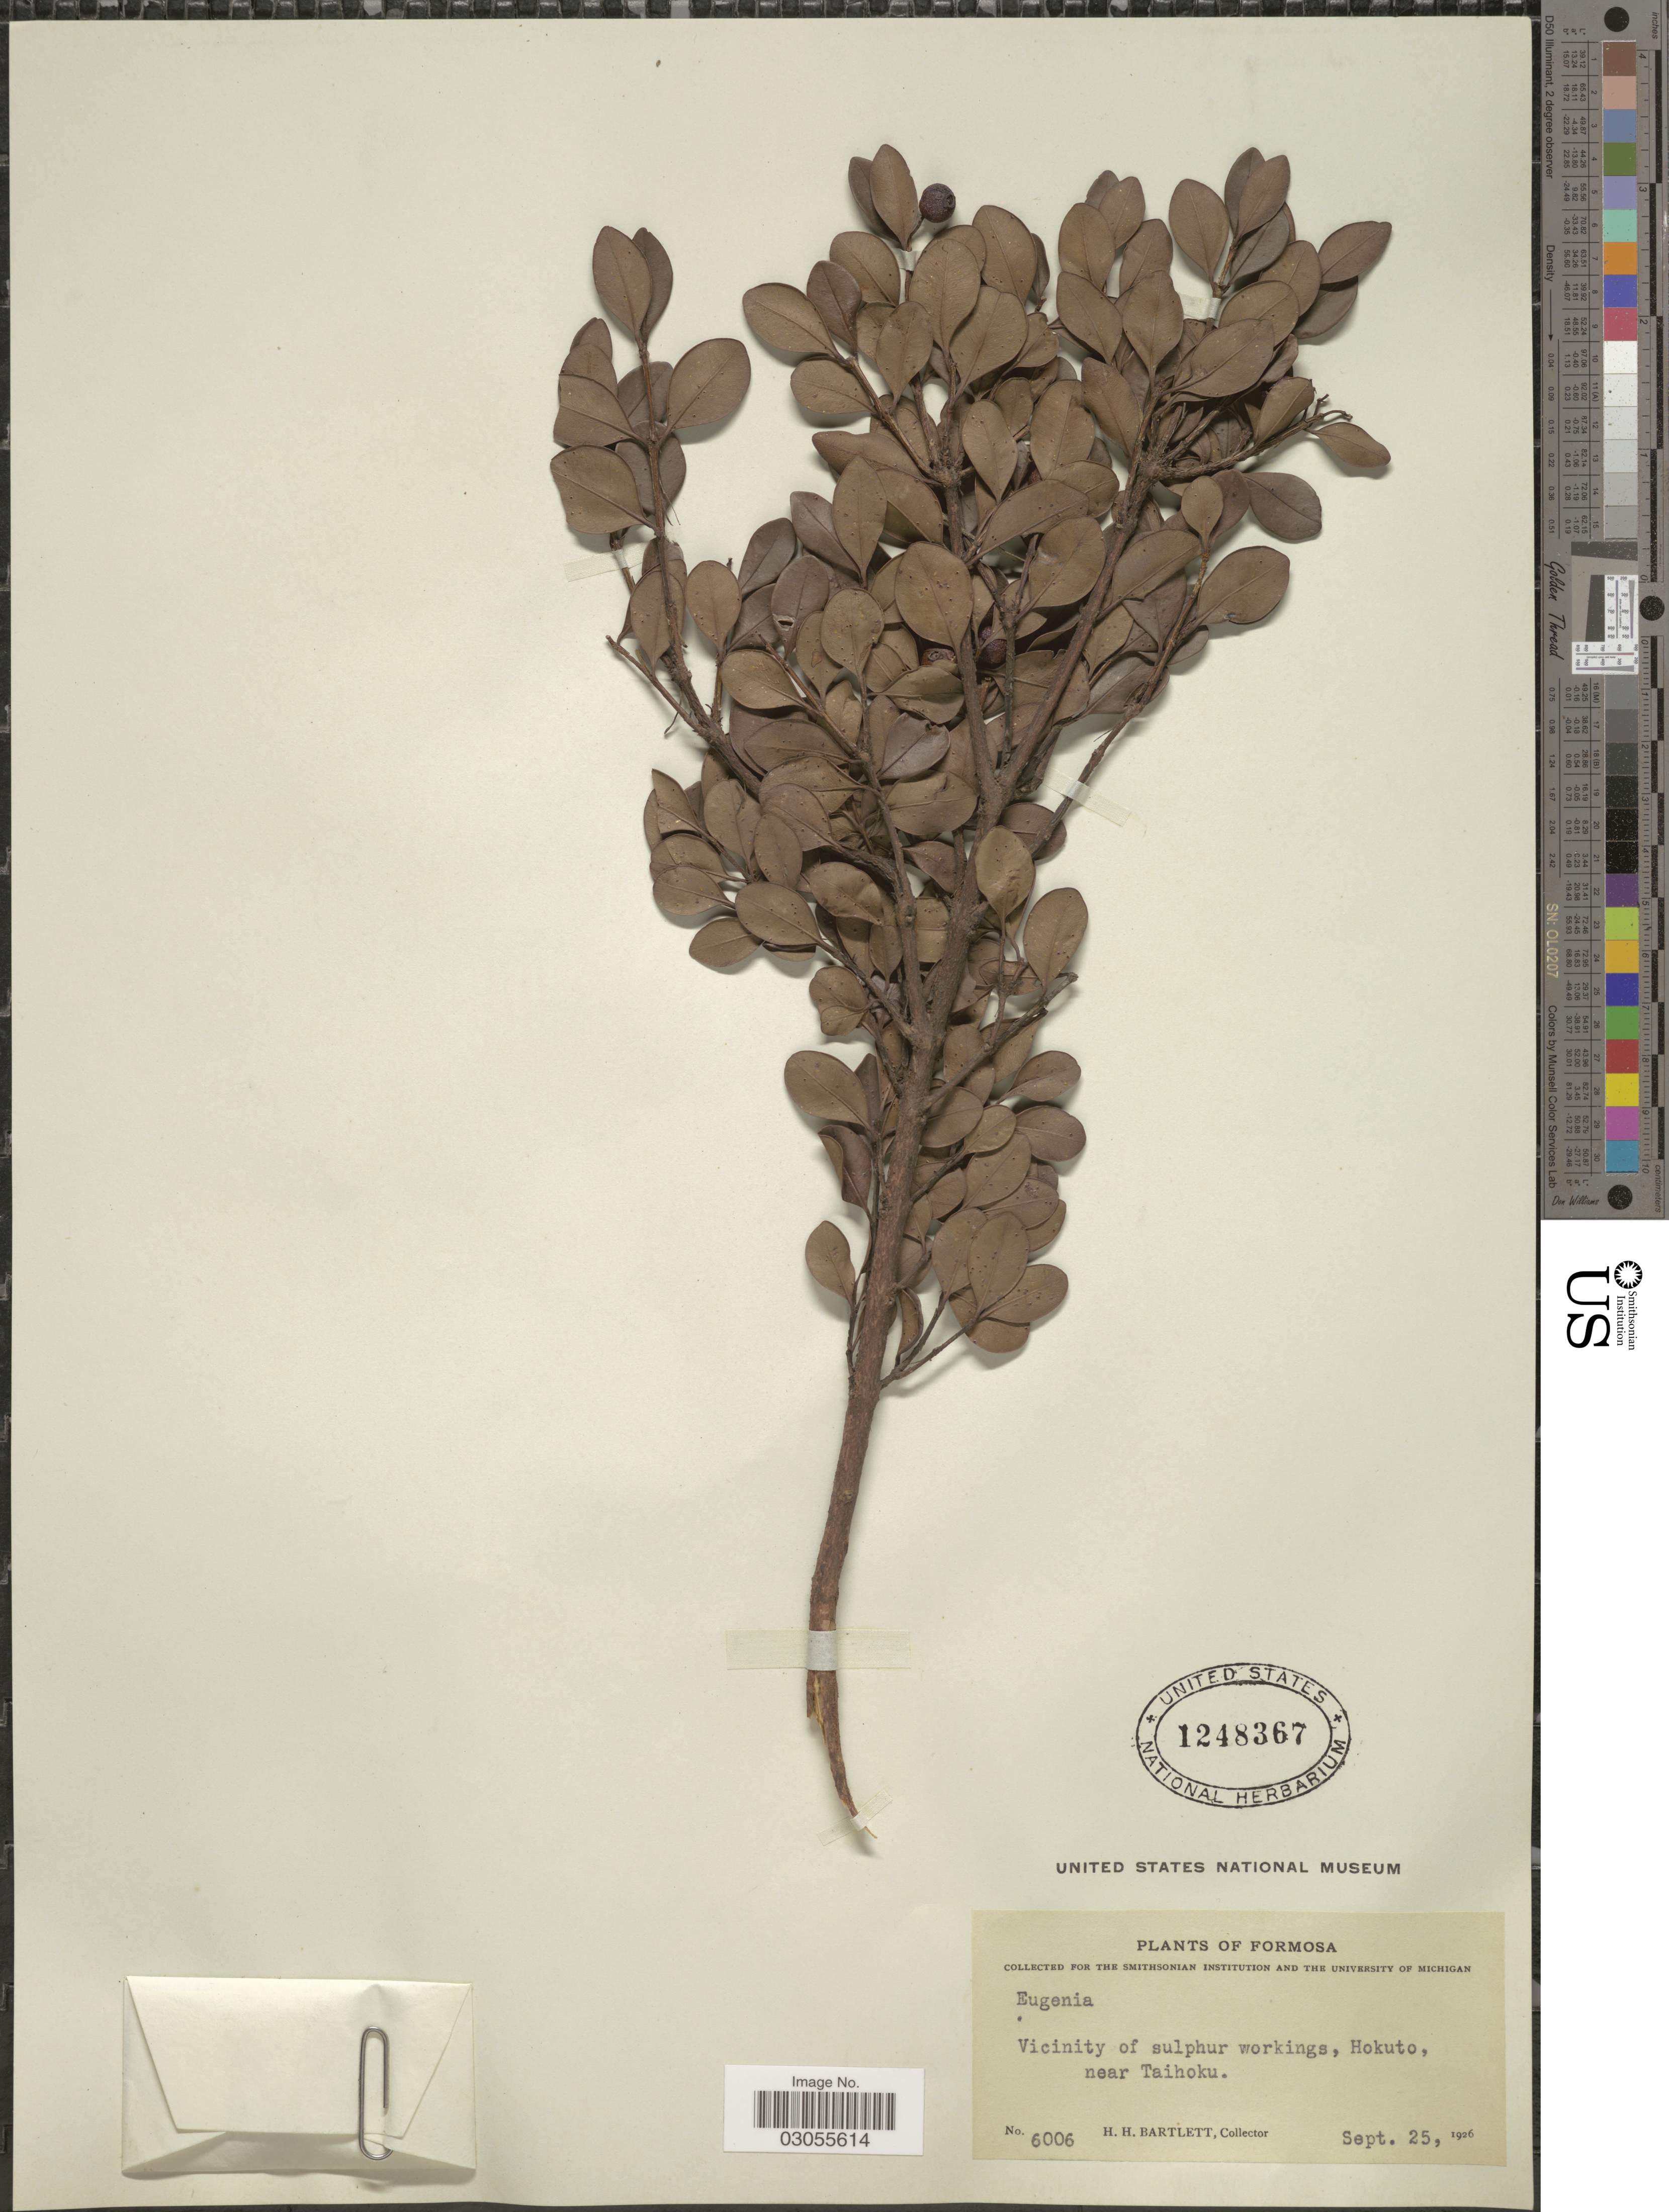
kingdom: Plantae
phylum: Tracheophyta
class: Magnoliopsida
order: Myrtales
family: Myrtaceae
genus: Eugenia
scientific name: Eugenia sp.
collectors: H. H. Bartlett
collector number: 6006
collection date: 1926-09-25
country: Taiwan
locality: Formosa. Vicinity of sulphur workings, Hokuto, near Taihoku.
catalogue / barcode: US 1248367